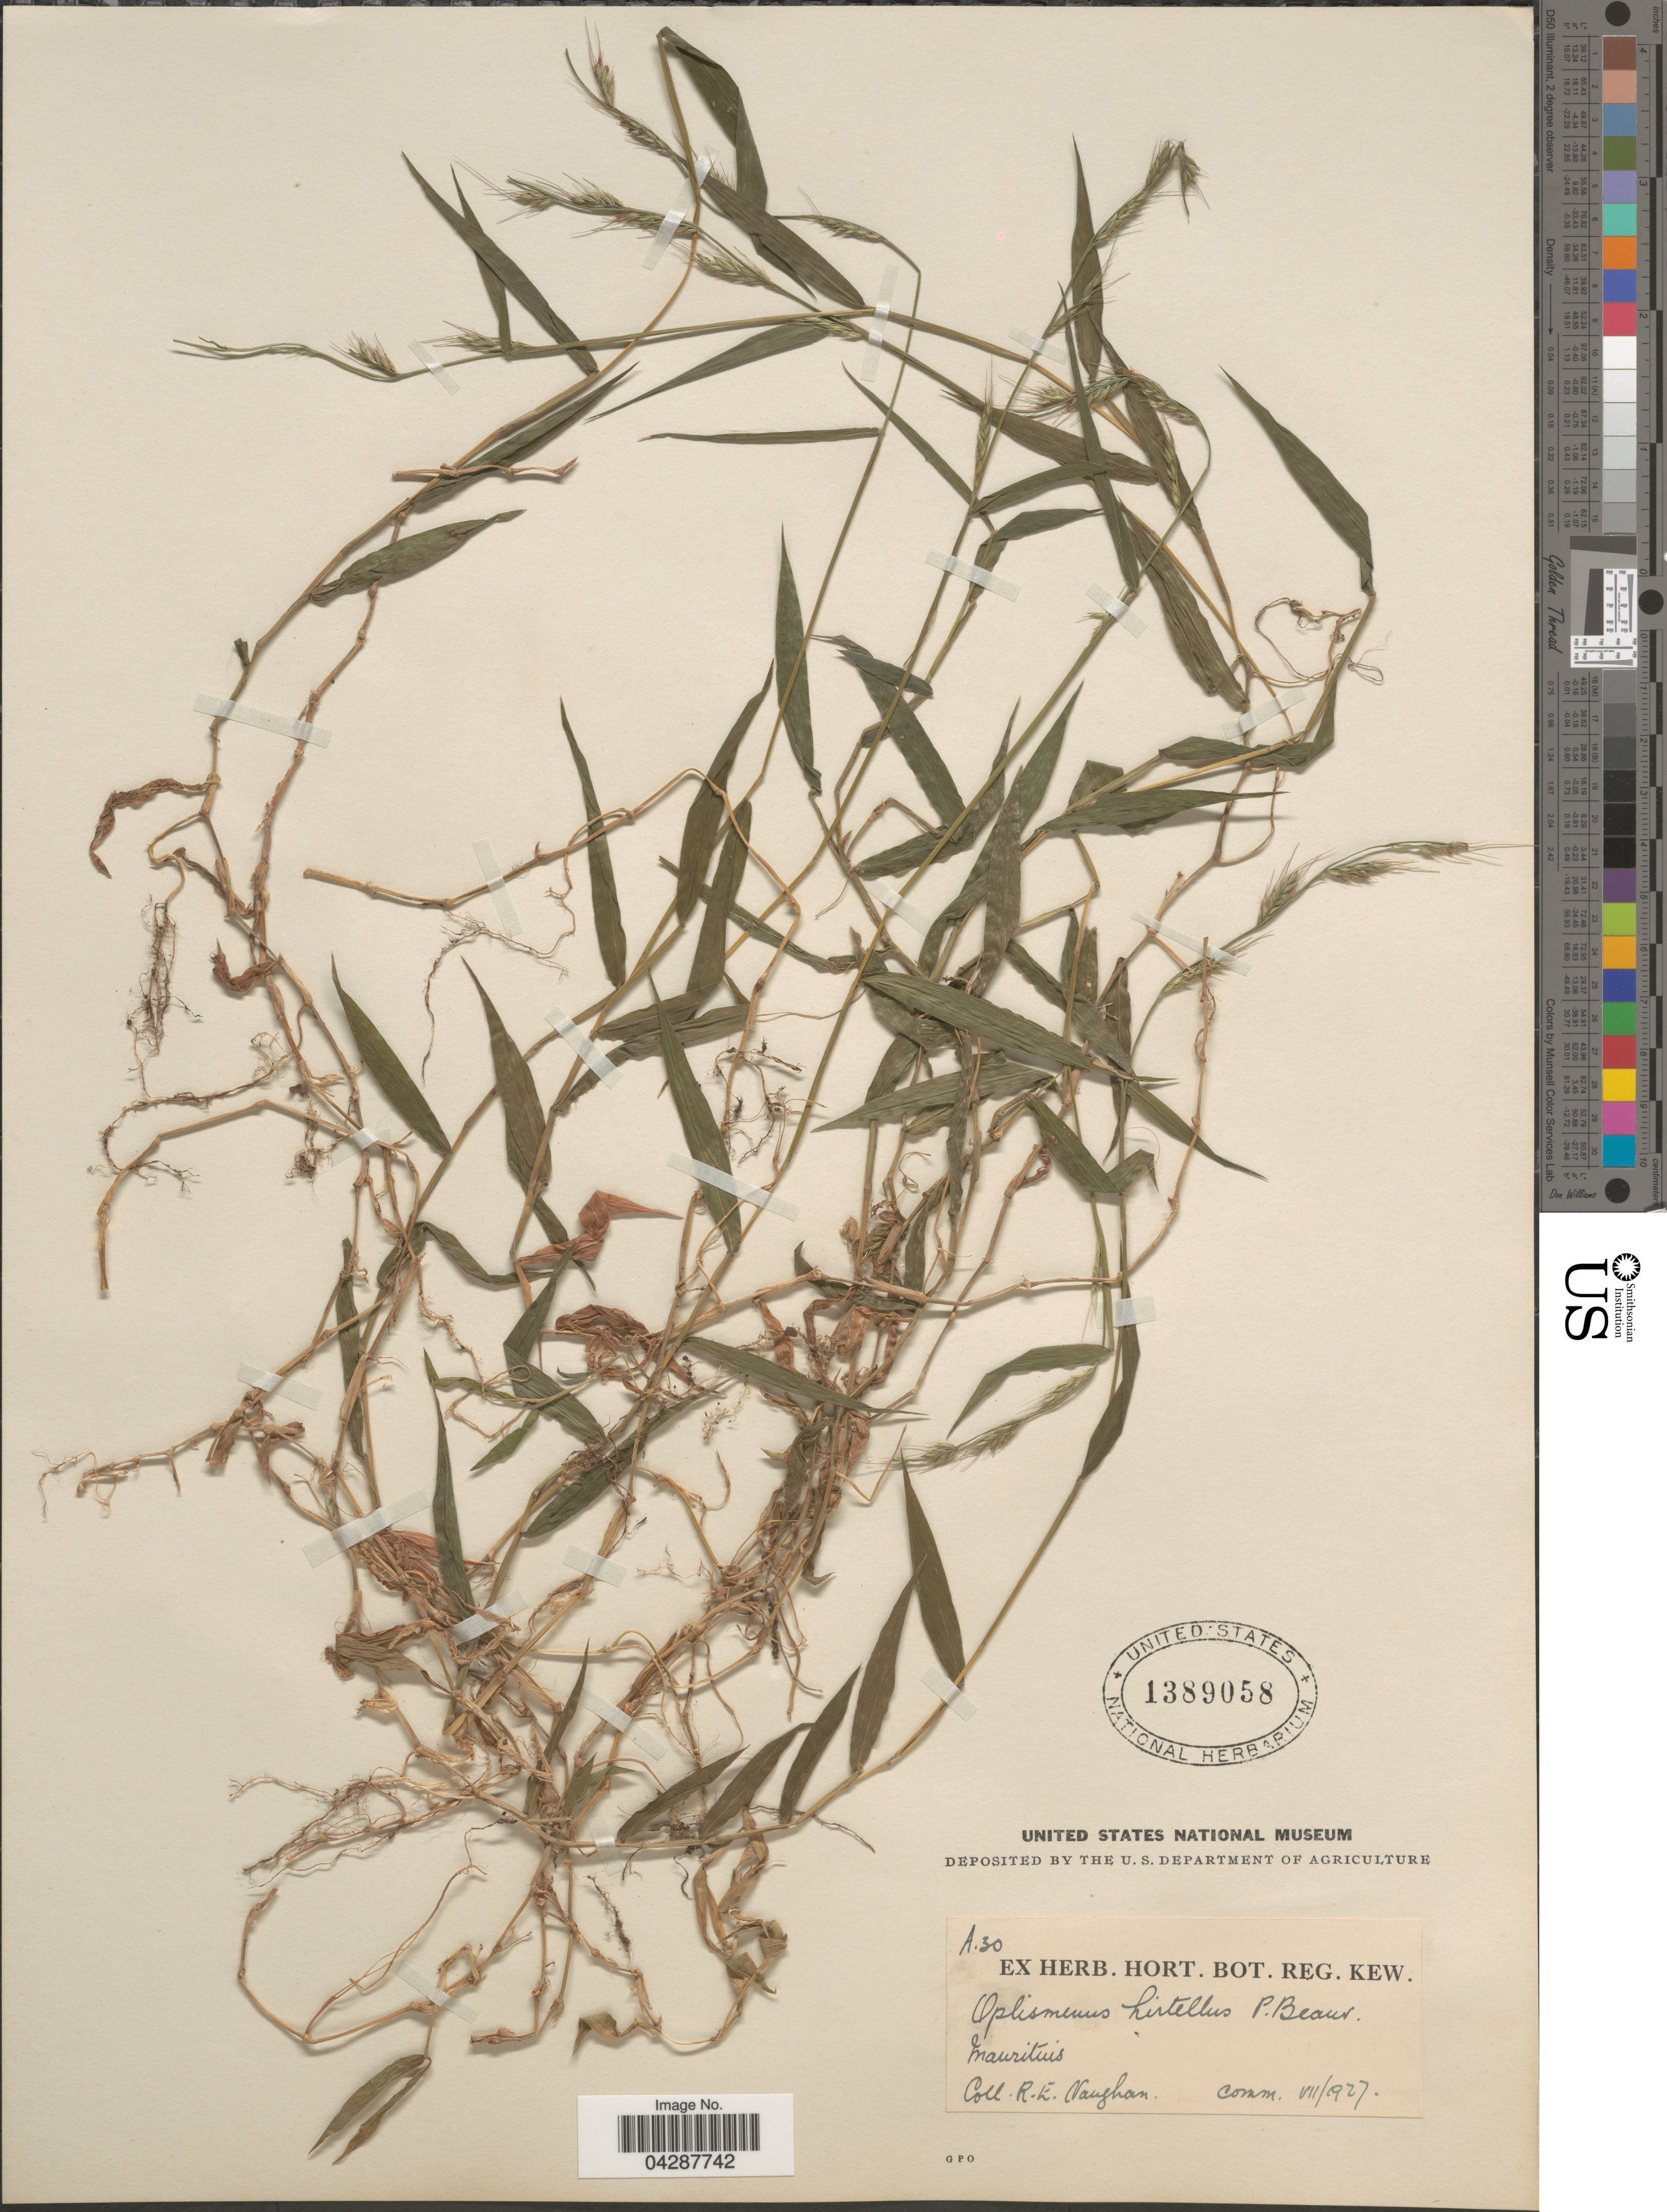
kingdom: Plantae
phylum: Tracheophyta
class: Liliopsida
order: Poales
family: Poaceae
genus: Oplismenus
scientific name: Oplismenus hirtellus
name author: (L.) P. Beauv.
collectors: R. Vaughan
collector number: A30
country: Mauritius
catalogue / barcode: US 1389058